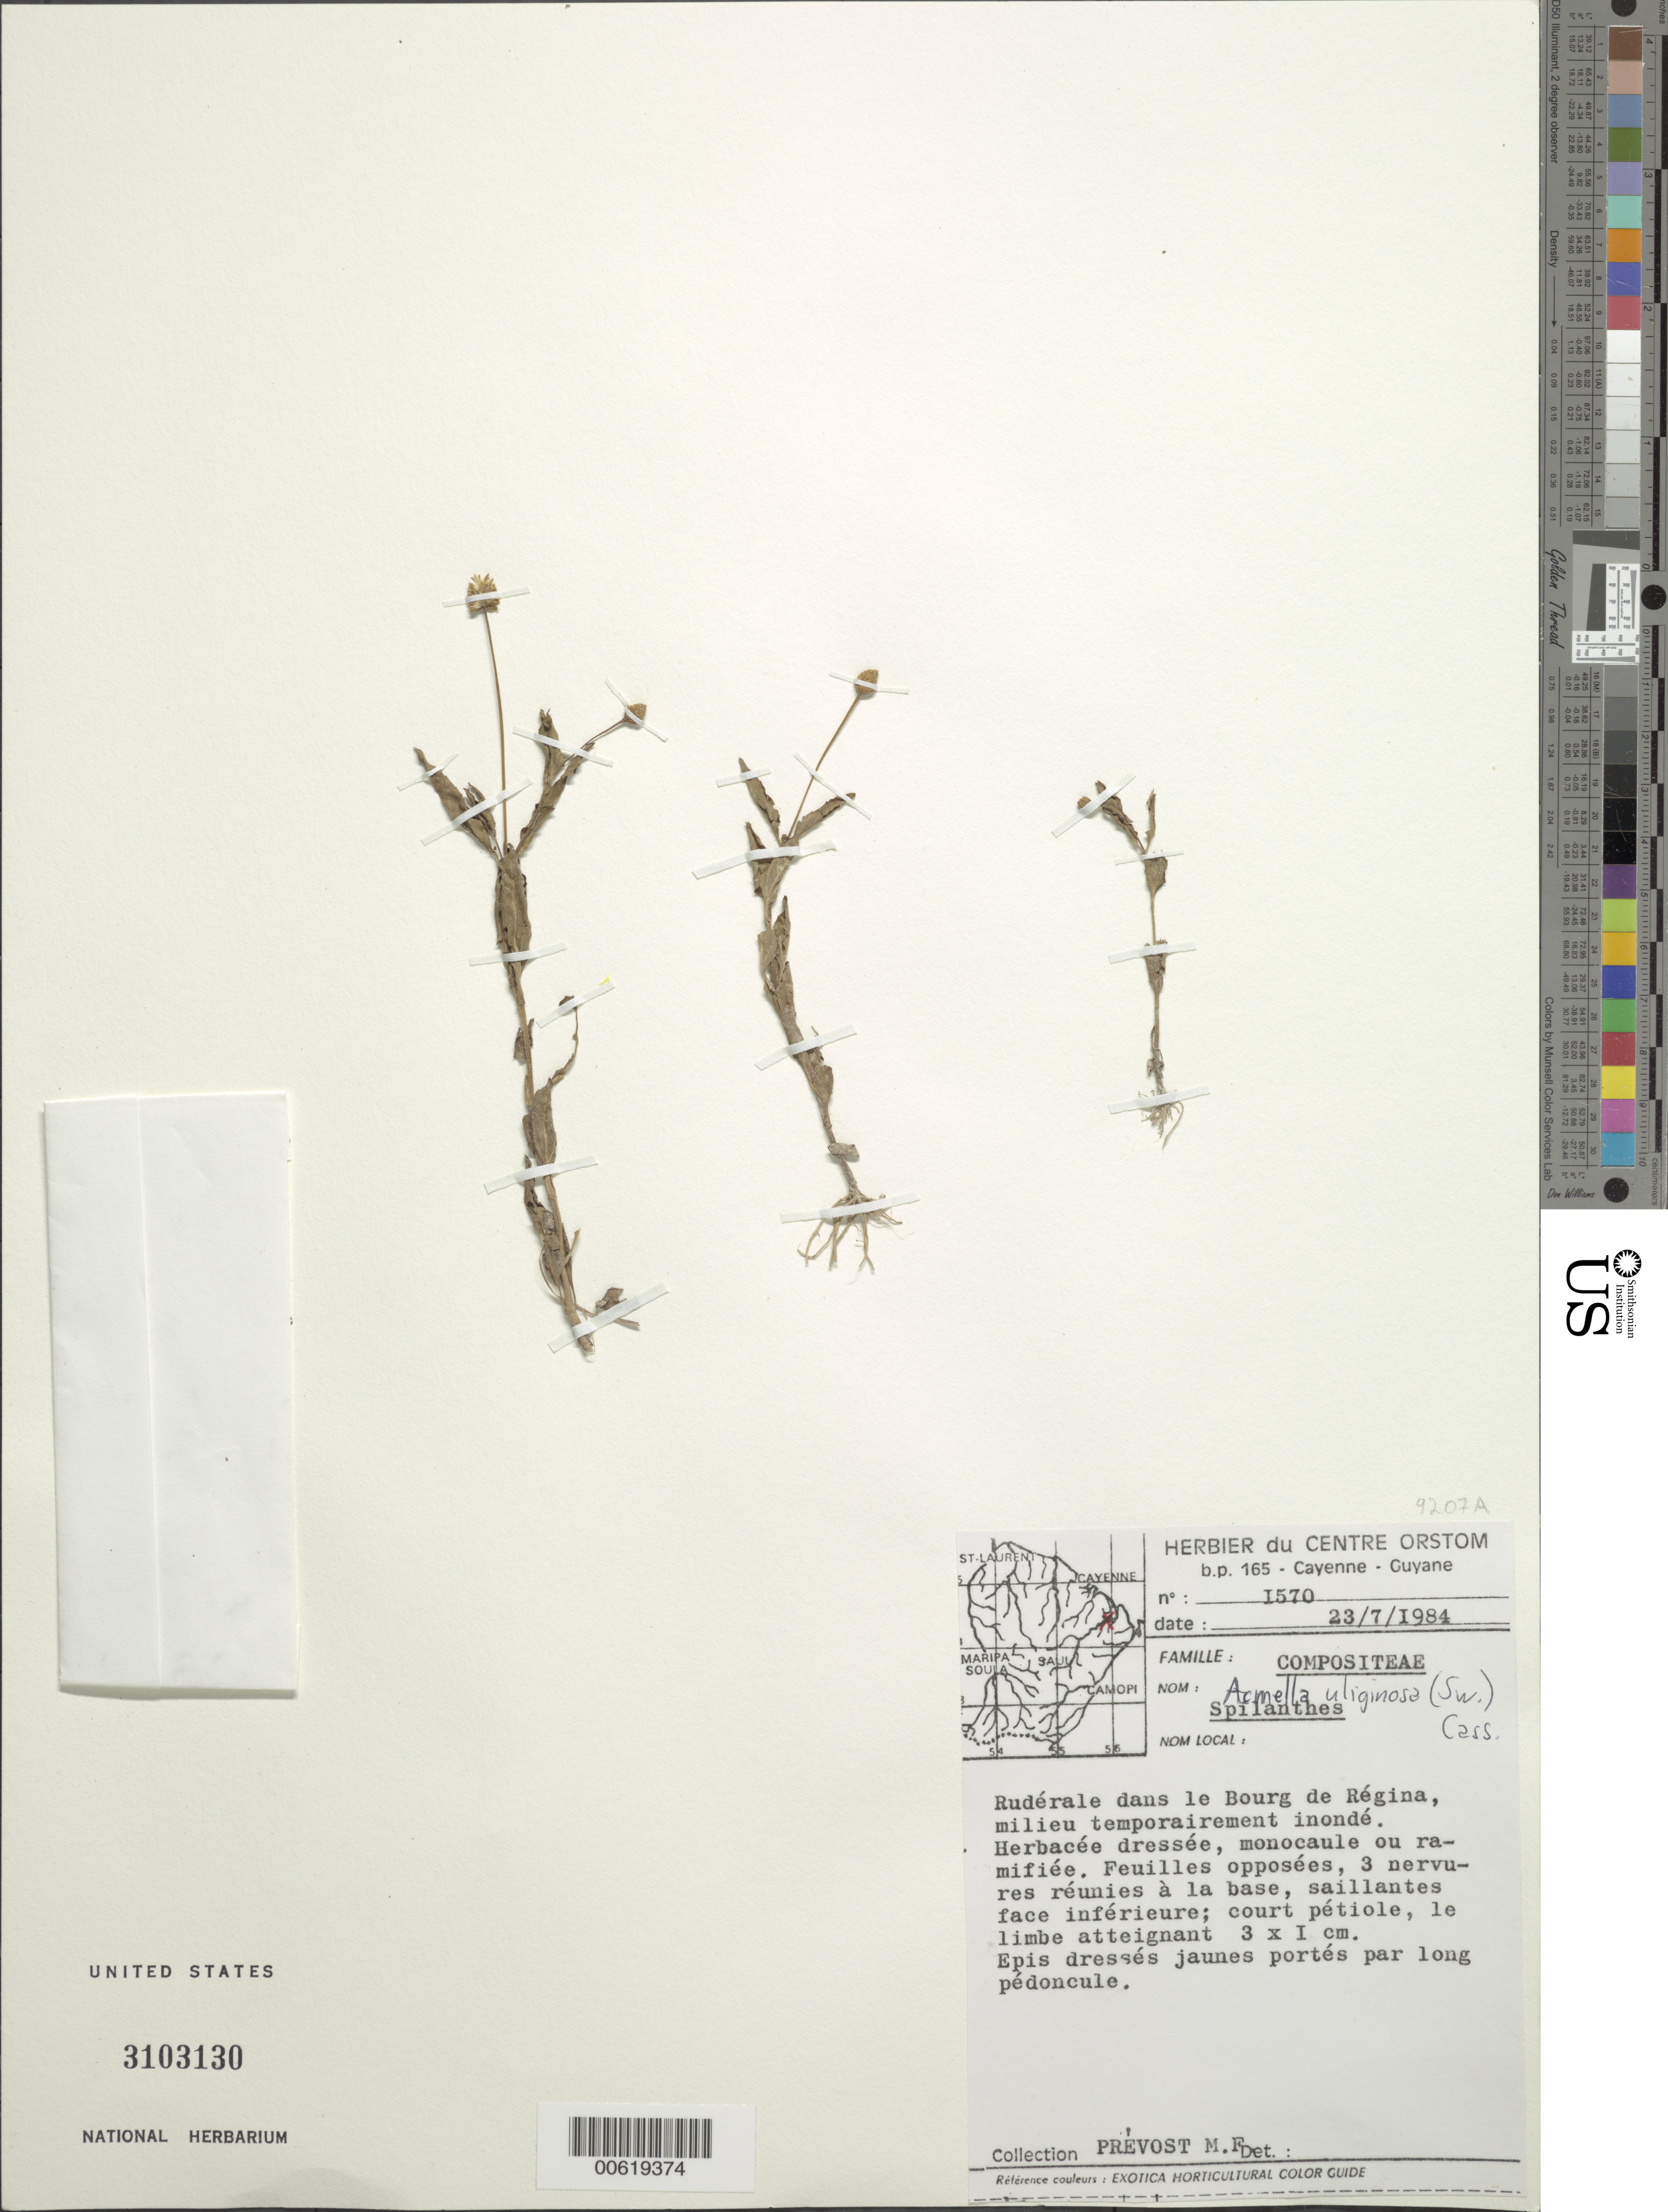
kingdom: Plantae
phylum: Tracheophyta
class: Magnoliopsida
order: Asterales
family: Asteraceae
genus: Acmella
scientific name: Acmella uliginosa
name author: (Sw.) Cass.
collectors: M.-F. Prévost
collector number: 1570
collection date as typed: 23-Jul-84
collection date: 1984-07-23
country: French Guiana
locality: Bassin de l'Approuague, Bourg de Régina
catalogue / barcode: US 3103130